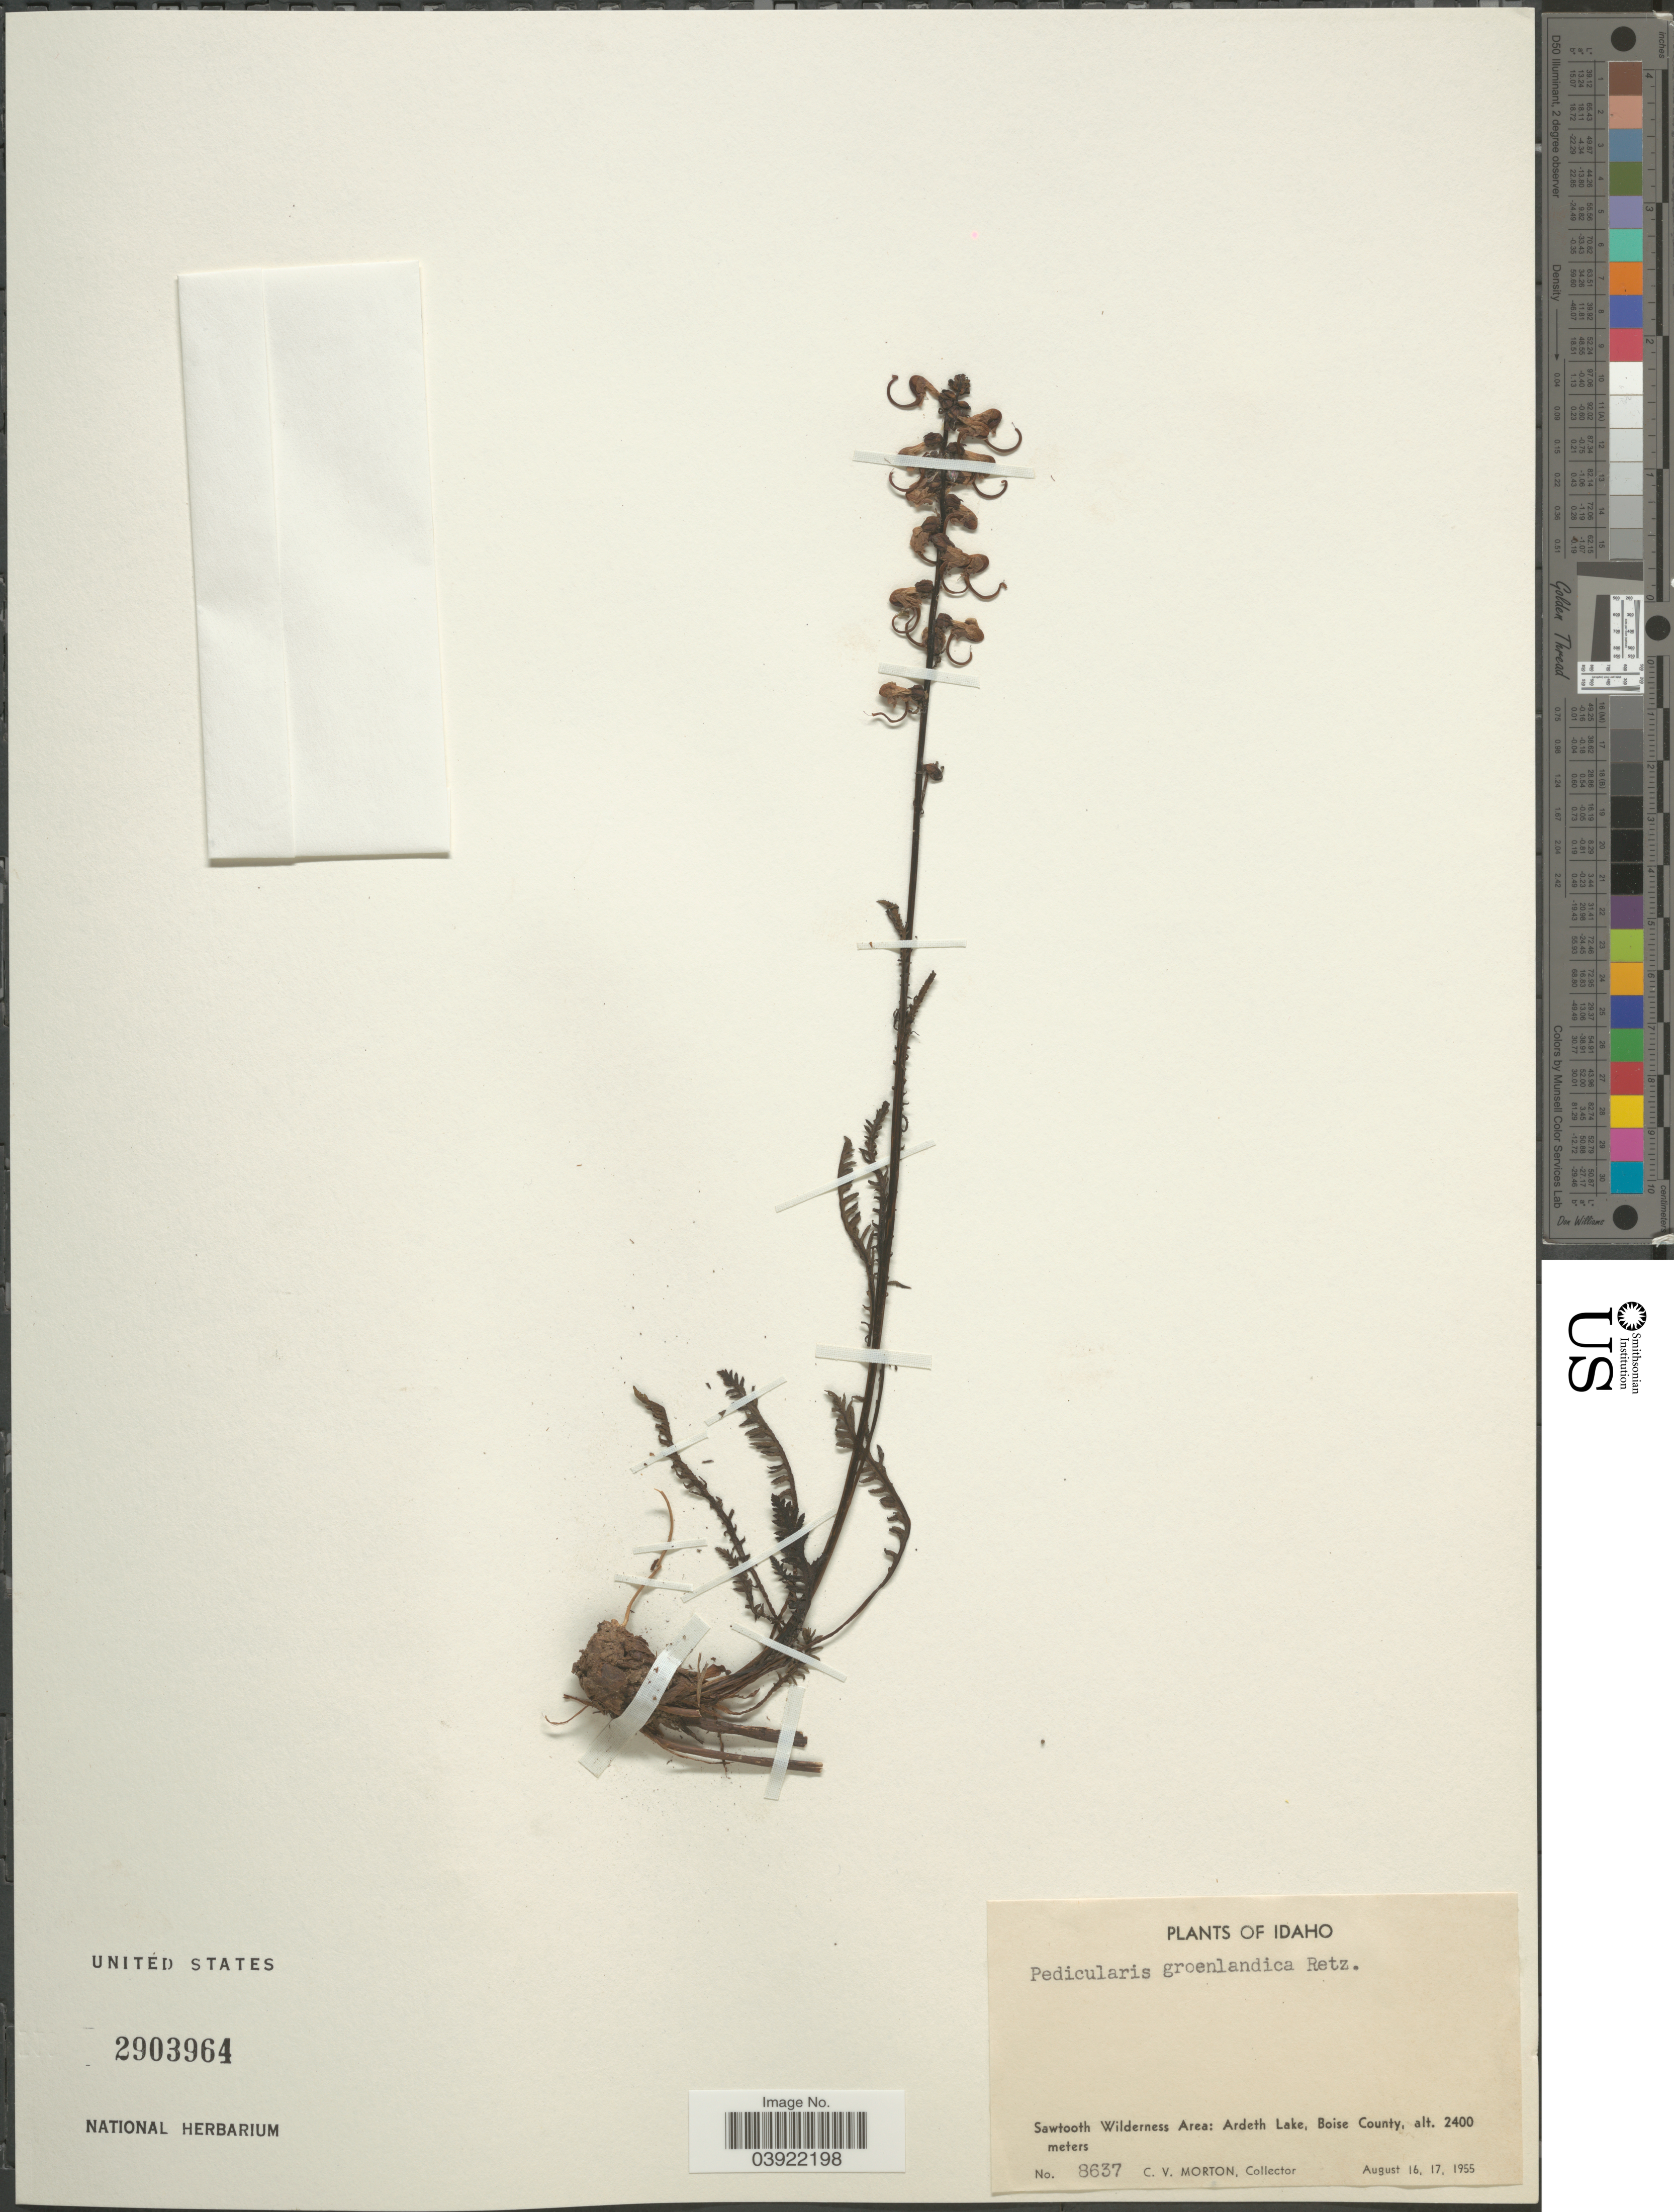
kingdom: Plantae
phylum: Tracheophyta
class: Magnoliopsida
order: Lamiales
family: Orobanchaceae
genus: Pedicularis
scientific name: Pedicularis groenlandica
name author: Retz.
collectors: C. V. Morton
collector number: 8637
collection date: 1955-08-16/1955-08-17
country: United States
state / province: Idaho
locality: Sawtooth Wilderness Area: Ardeth Lake, Boise County.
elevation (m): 2400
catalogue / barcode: US 2903964